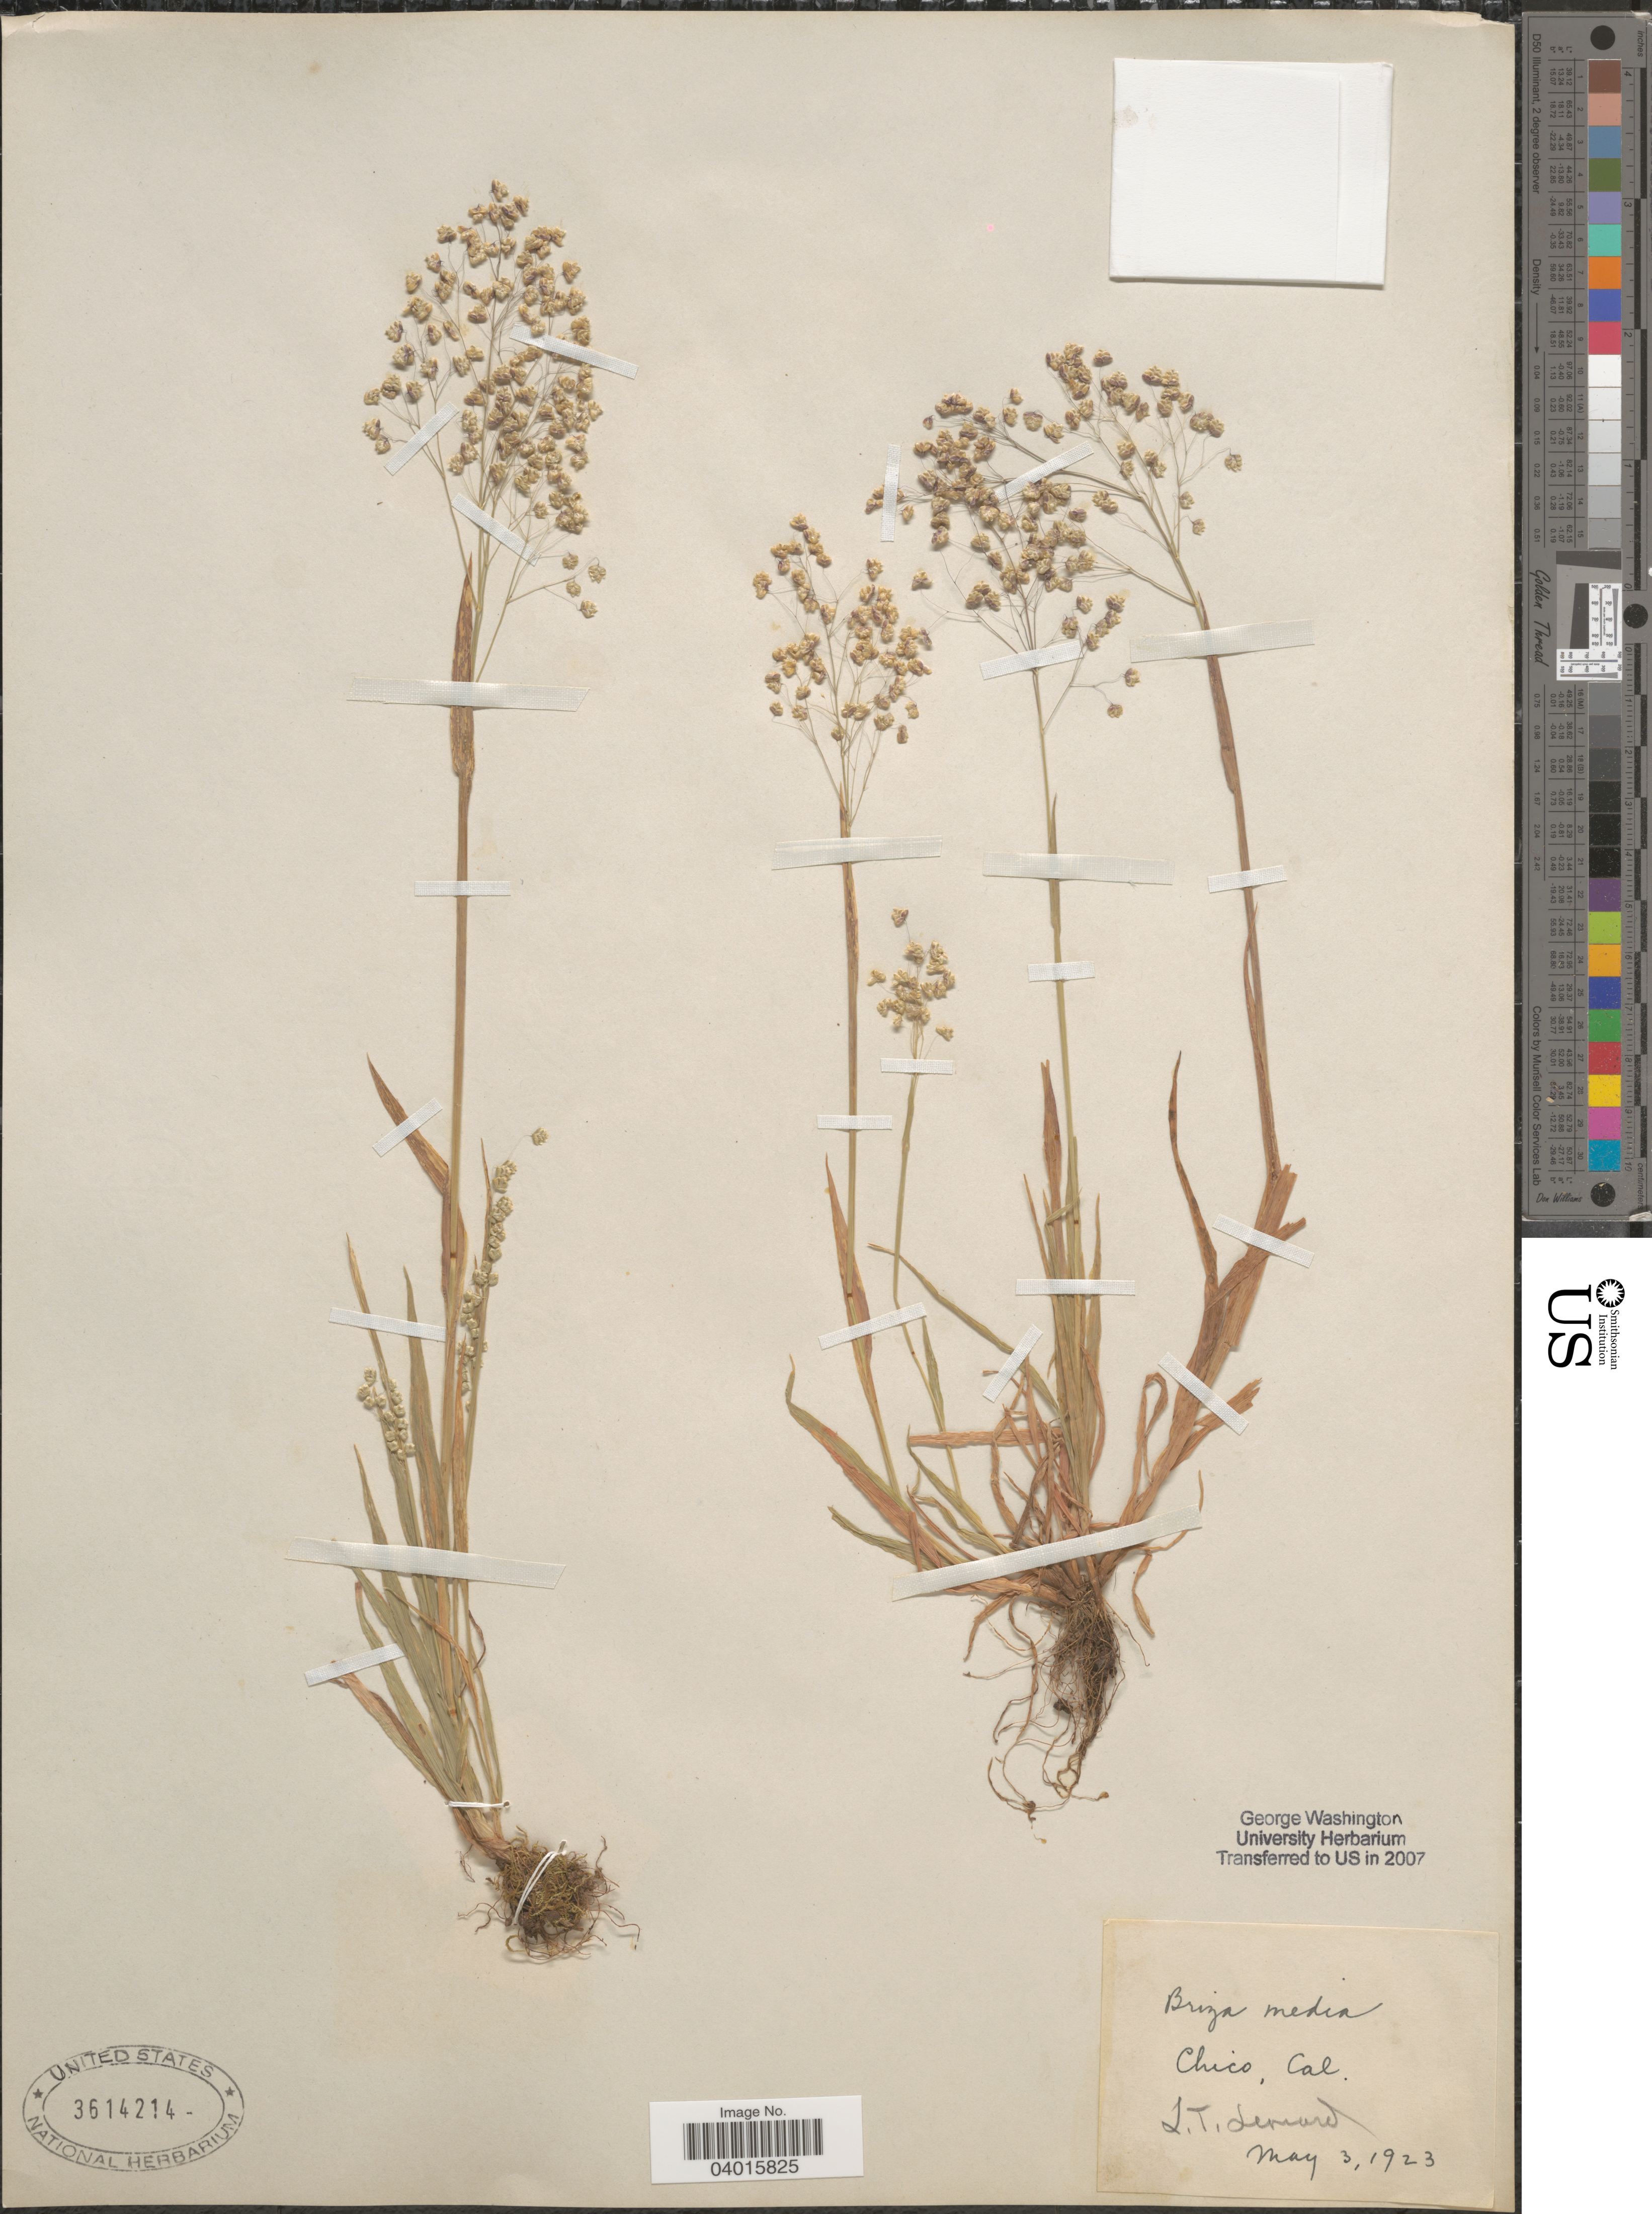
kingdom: Plantae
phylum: Tracheophyta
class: Liliopsida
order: Poales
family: Poaceae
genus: Briza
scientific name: Briza media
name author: L.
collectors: L. T. Leonard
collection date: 1923-05-03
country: United States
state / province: California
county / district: Butte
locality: Chico.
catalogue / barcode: US 3614214